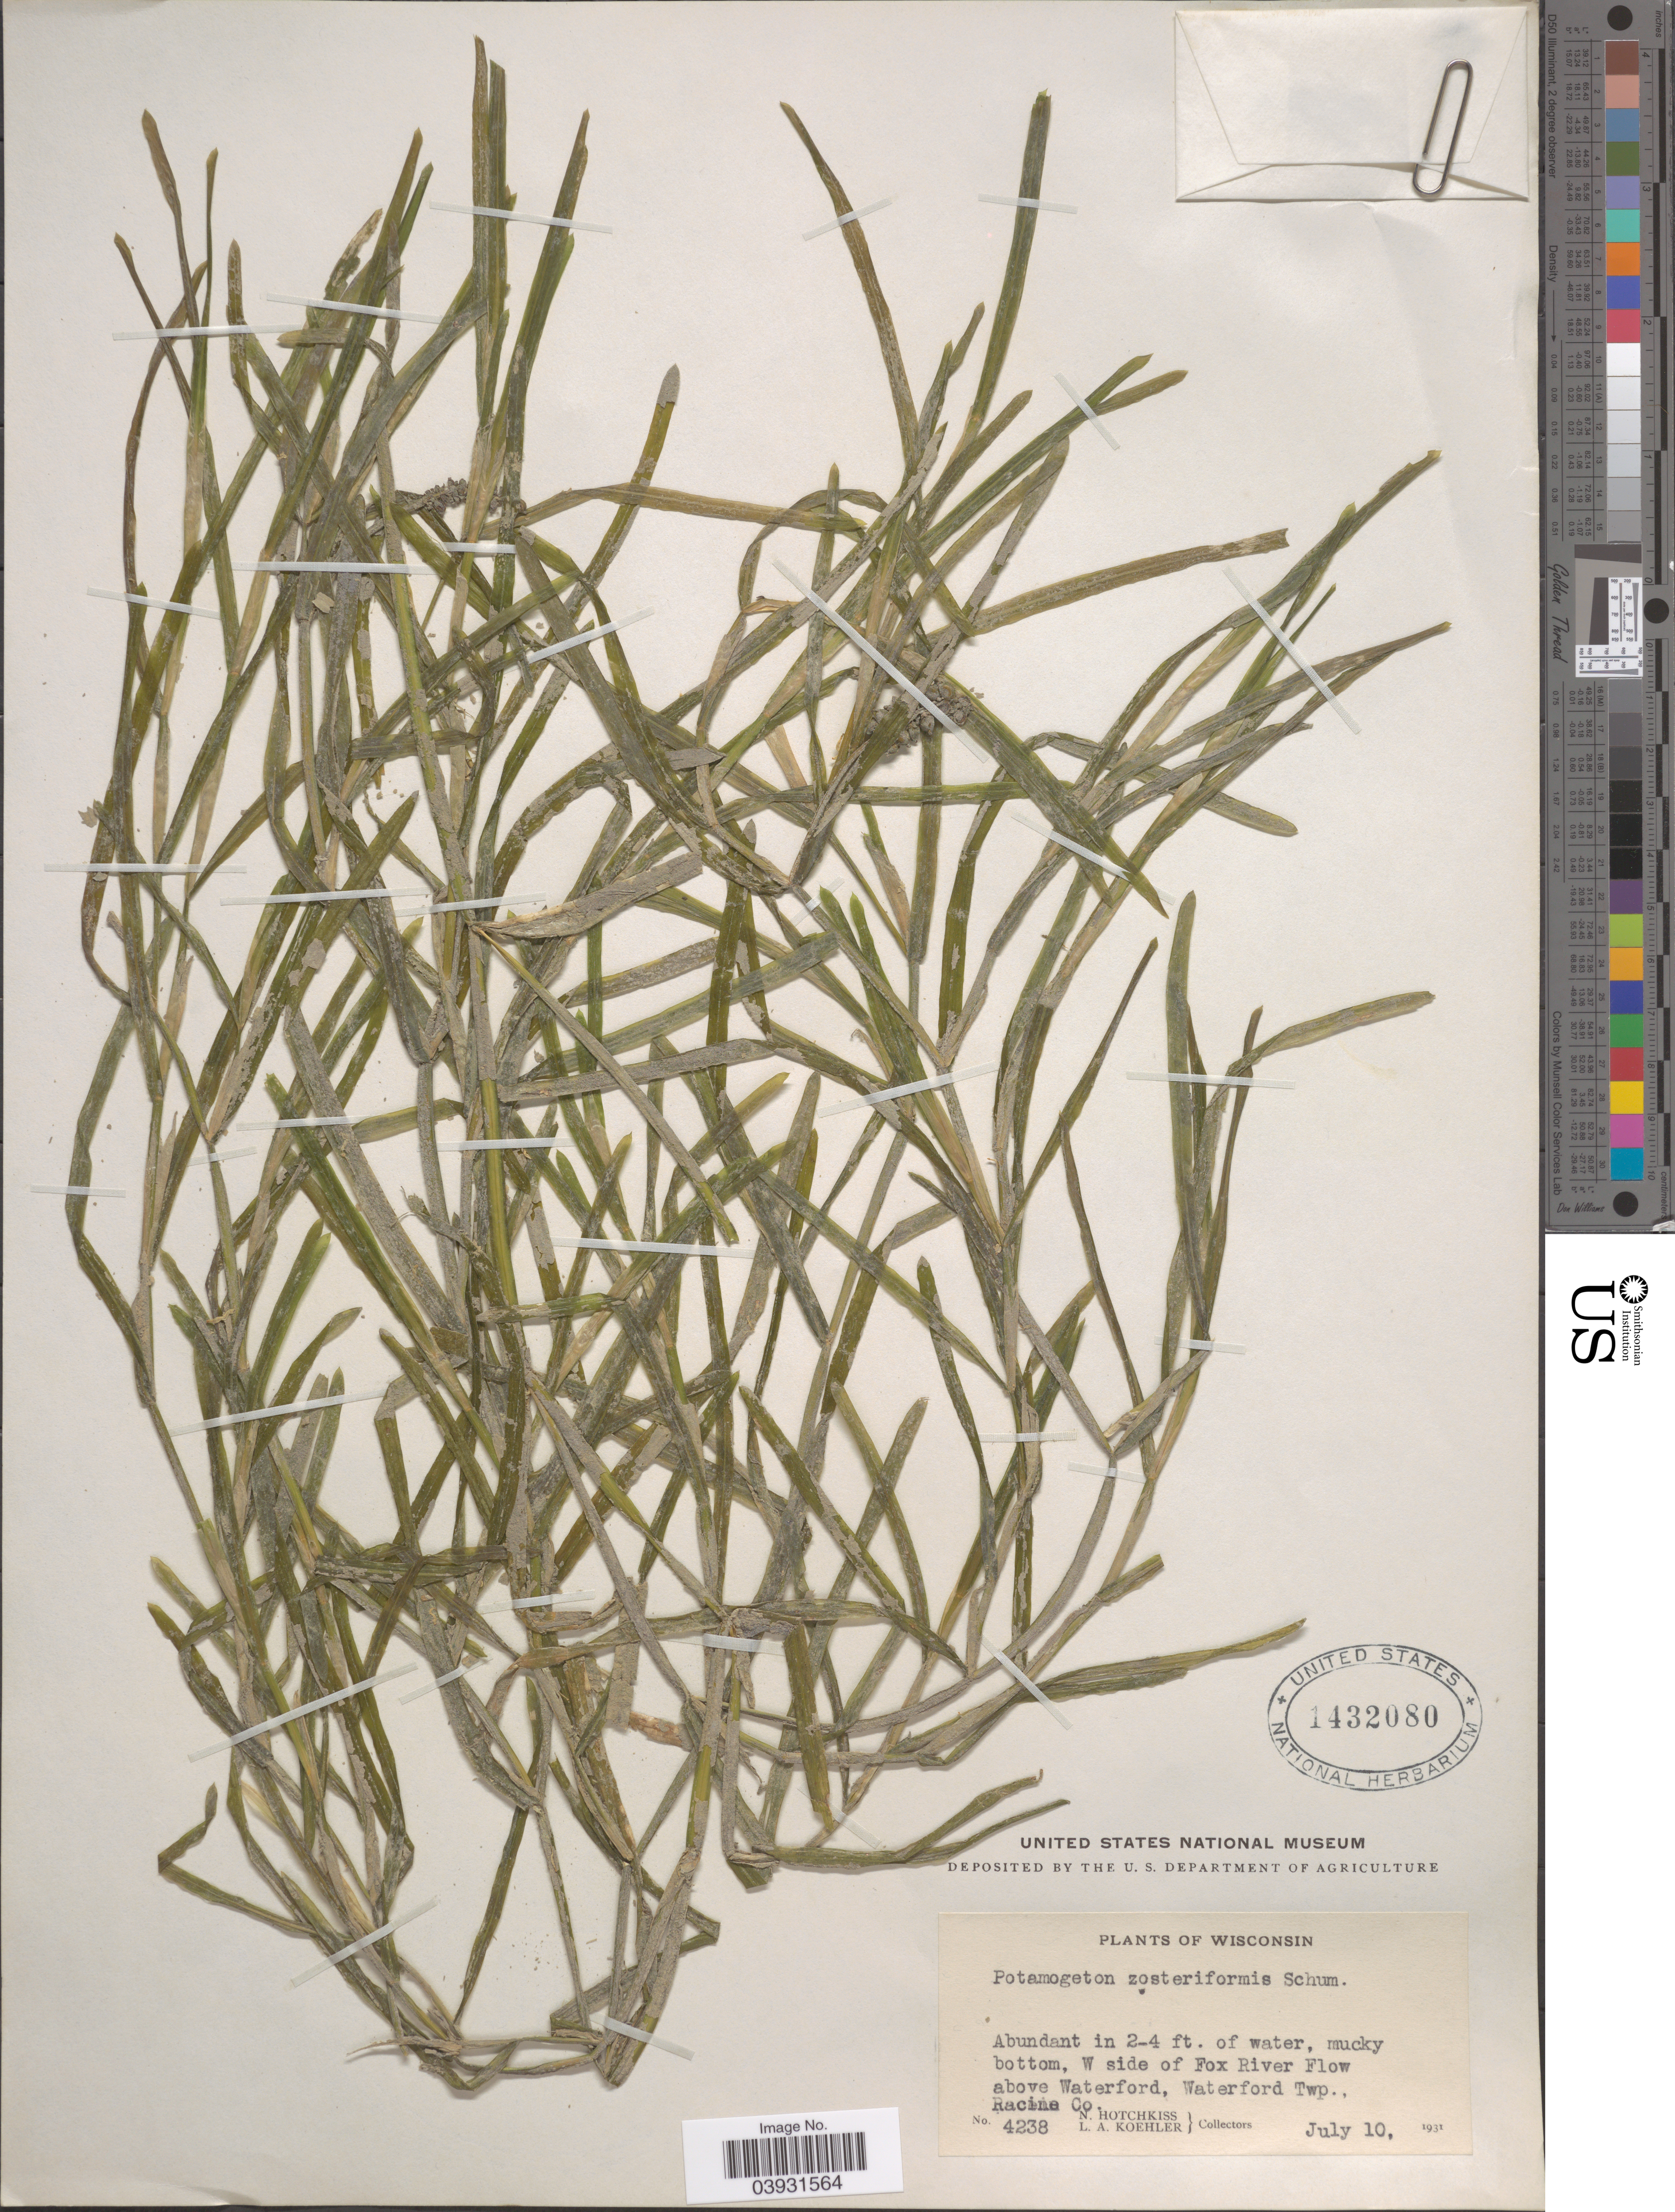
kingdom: Plantae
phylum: Tracheophyta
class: Liliopsida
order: Alismatales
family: Potamogetonaceae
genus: Potamogeton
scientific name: Potamogeton zosterifolius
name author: Schumach.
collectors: N. Hotchkiss & L. Koehler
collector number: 4238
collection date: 1931-07-10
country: United States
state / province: Wisconsin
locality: W side of Fox River Flow above Waterford, Waterford Twp., Racina Co.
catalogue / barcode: US 1432080